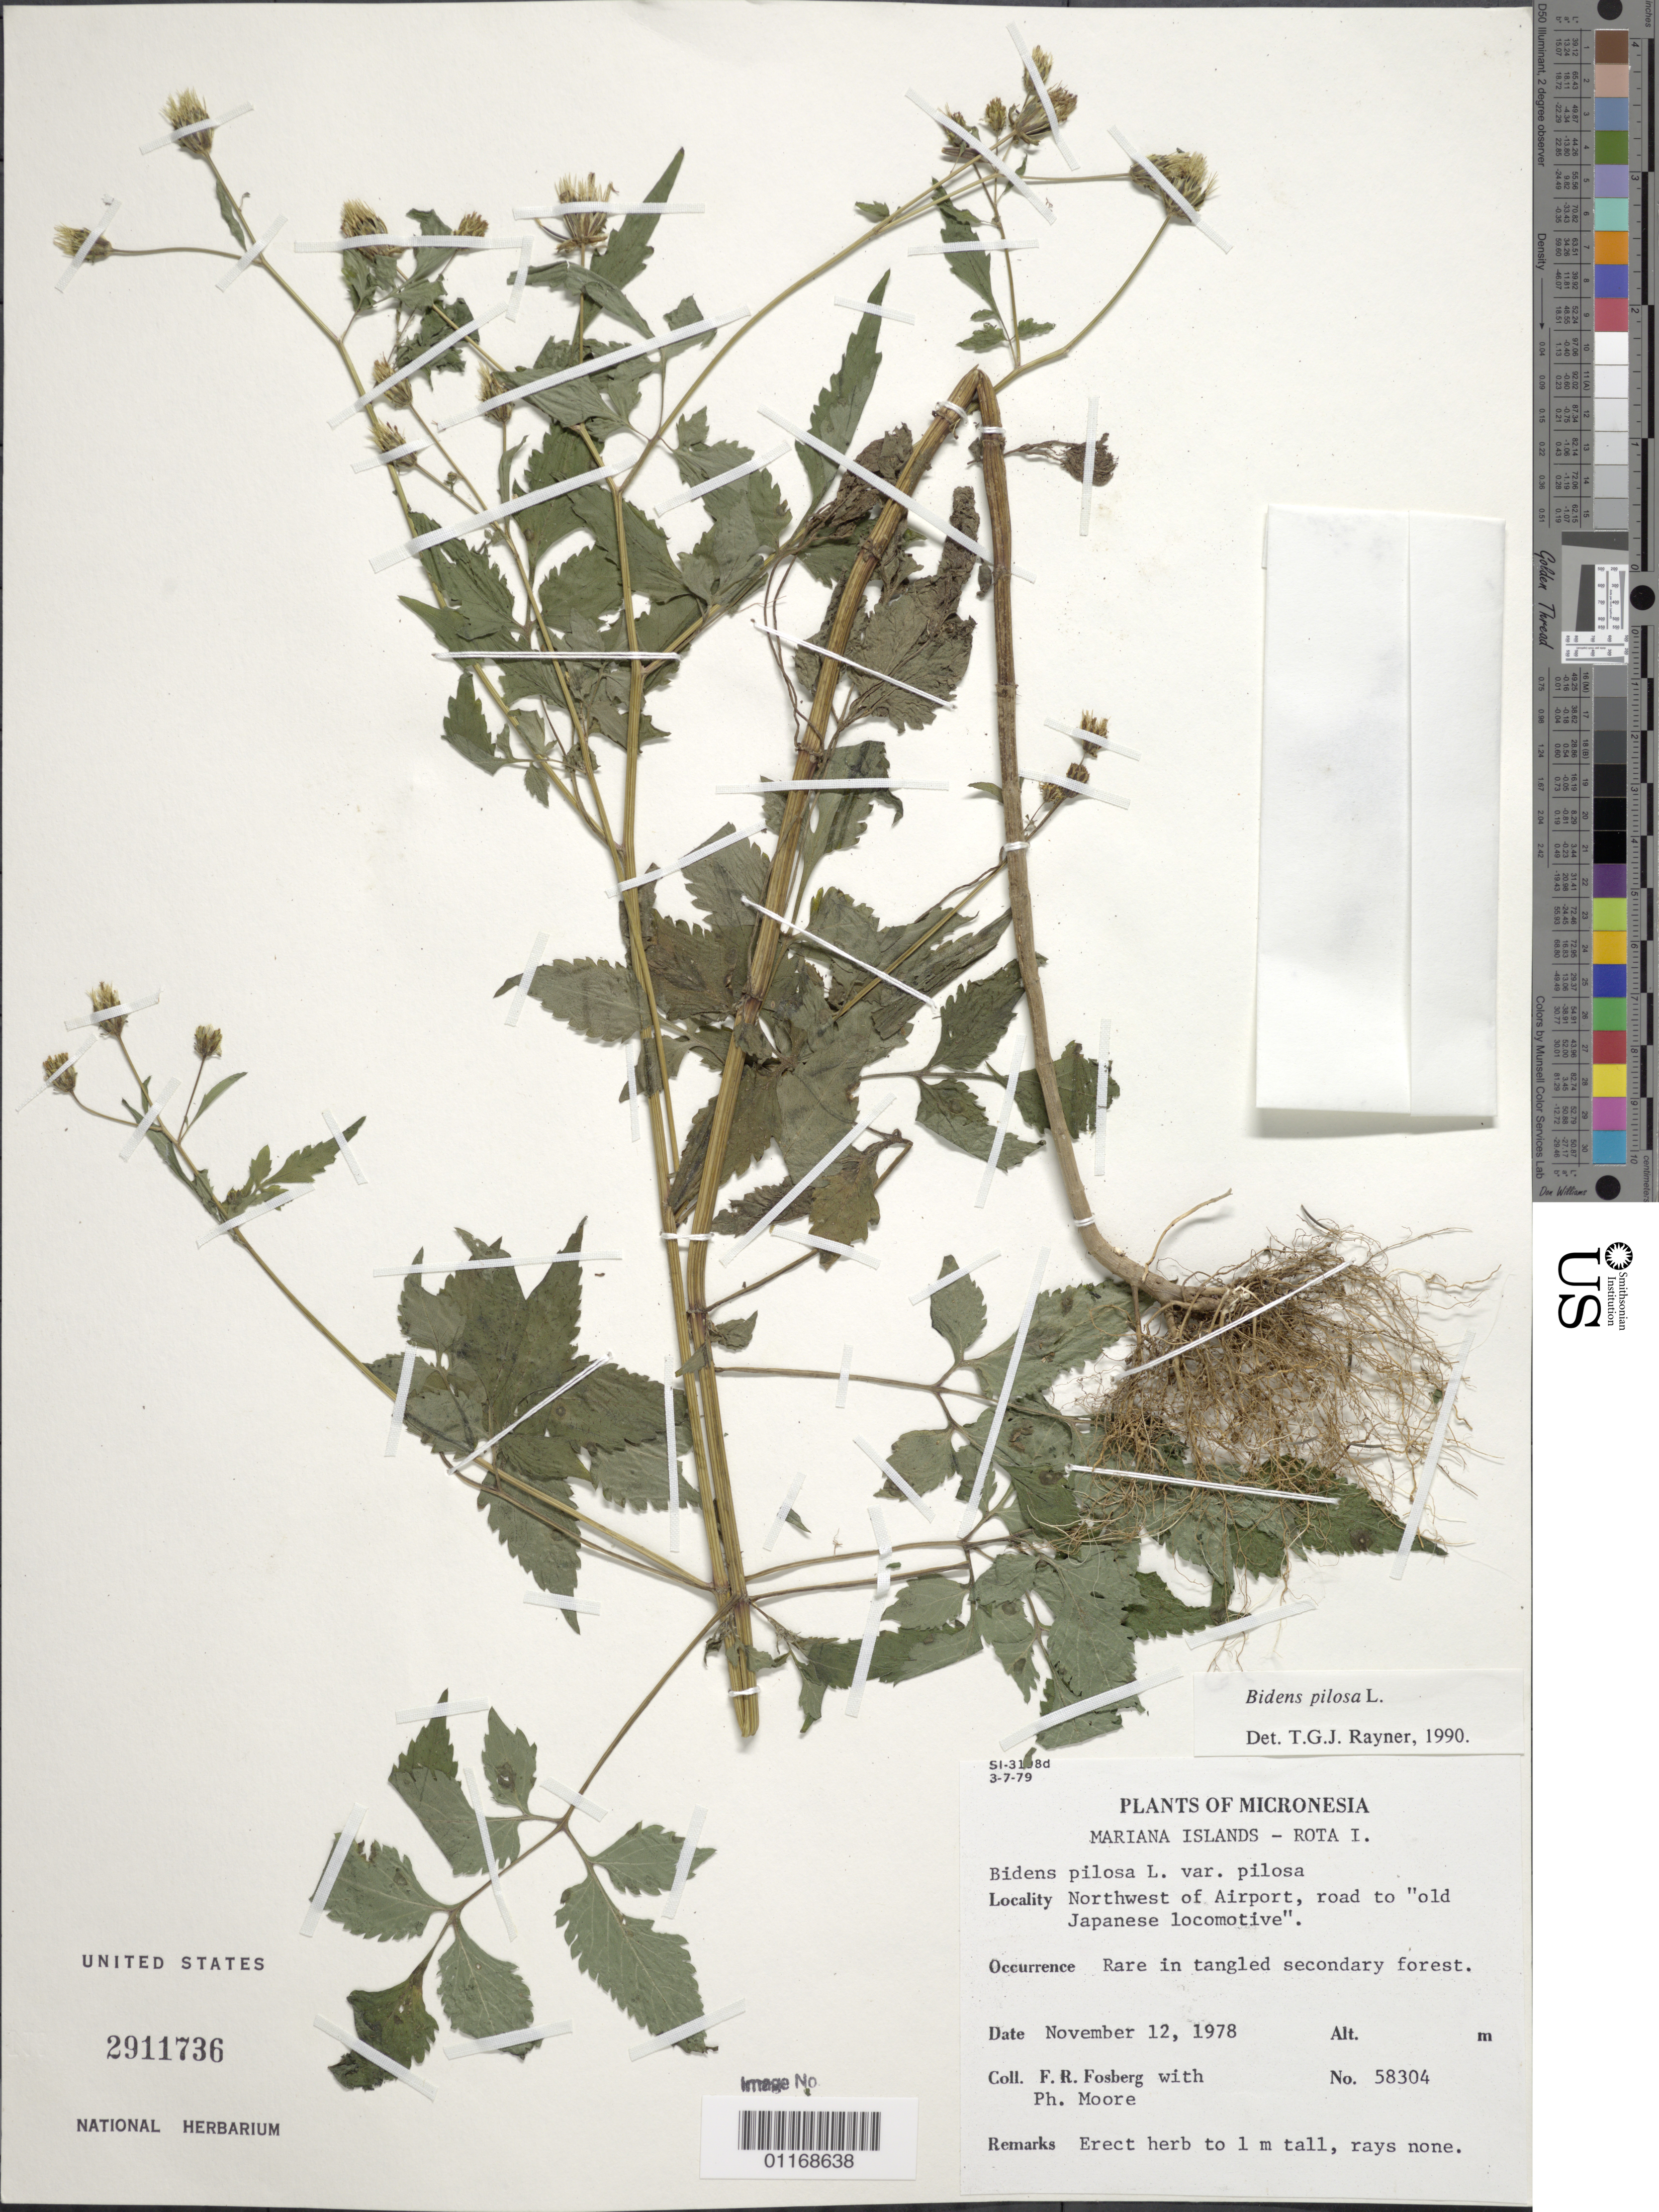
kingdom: Plantae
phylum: Tracheophyta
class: Magnoliopsida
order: Asterales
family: Asteraceae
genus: Bidens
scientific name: Bidens pilosa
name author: L.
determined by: Rayner, T. G. J.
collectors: F. R. Fosberg & P. H. Moore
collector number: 58304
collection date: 1978-11-12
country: Northern Mariana Islands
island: Rota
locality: Just north of airport near "Old Japanese locomotive"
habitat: Tangled secondary forest.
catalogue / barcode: US 2911716